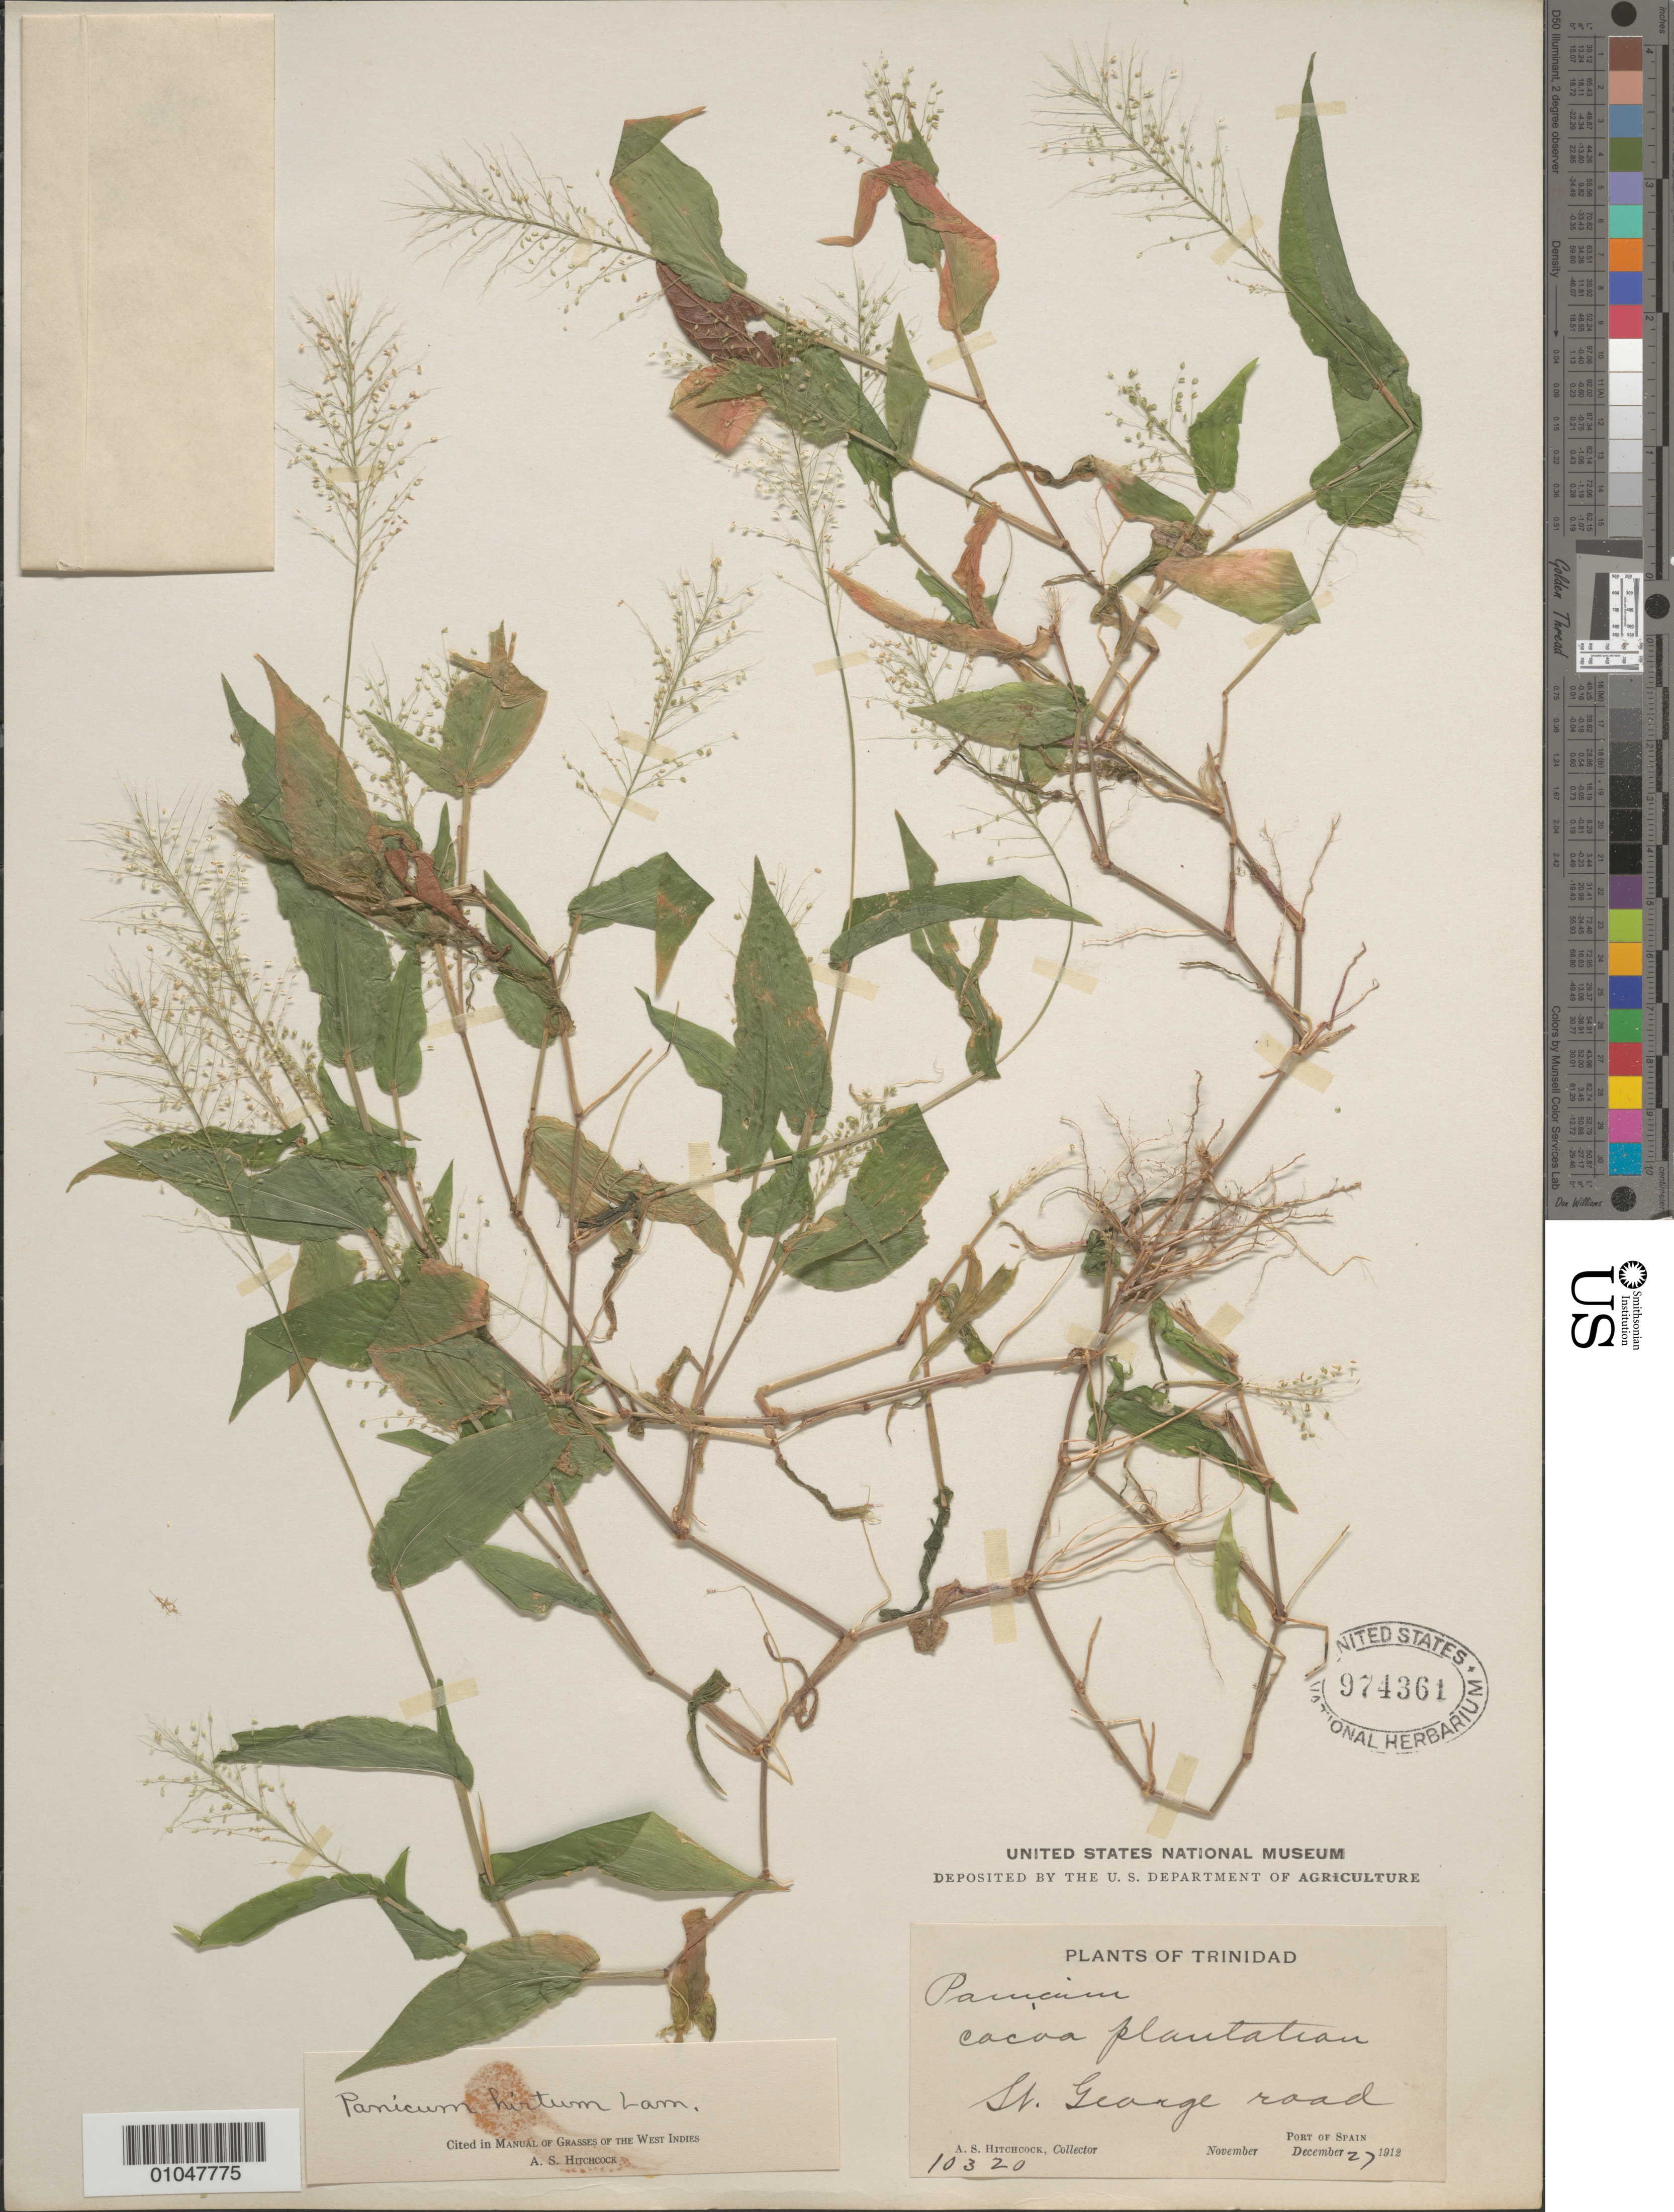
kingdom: Plantae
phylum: Tracheophyta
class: Liliopsida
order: Poales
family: Poaceae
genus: Panicum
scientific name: Panicum hirtum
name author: Lam.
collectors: A. S. Hitchcock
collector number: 10320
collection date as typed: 27 Dec 1912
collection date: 1912-12-27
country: Trinidad and Tobago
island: Trinidad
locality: Port of Spain, St. George rd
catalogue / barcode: US 974361